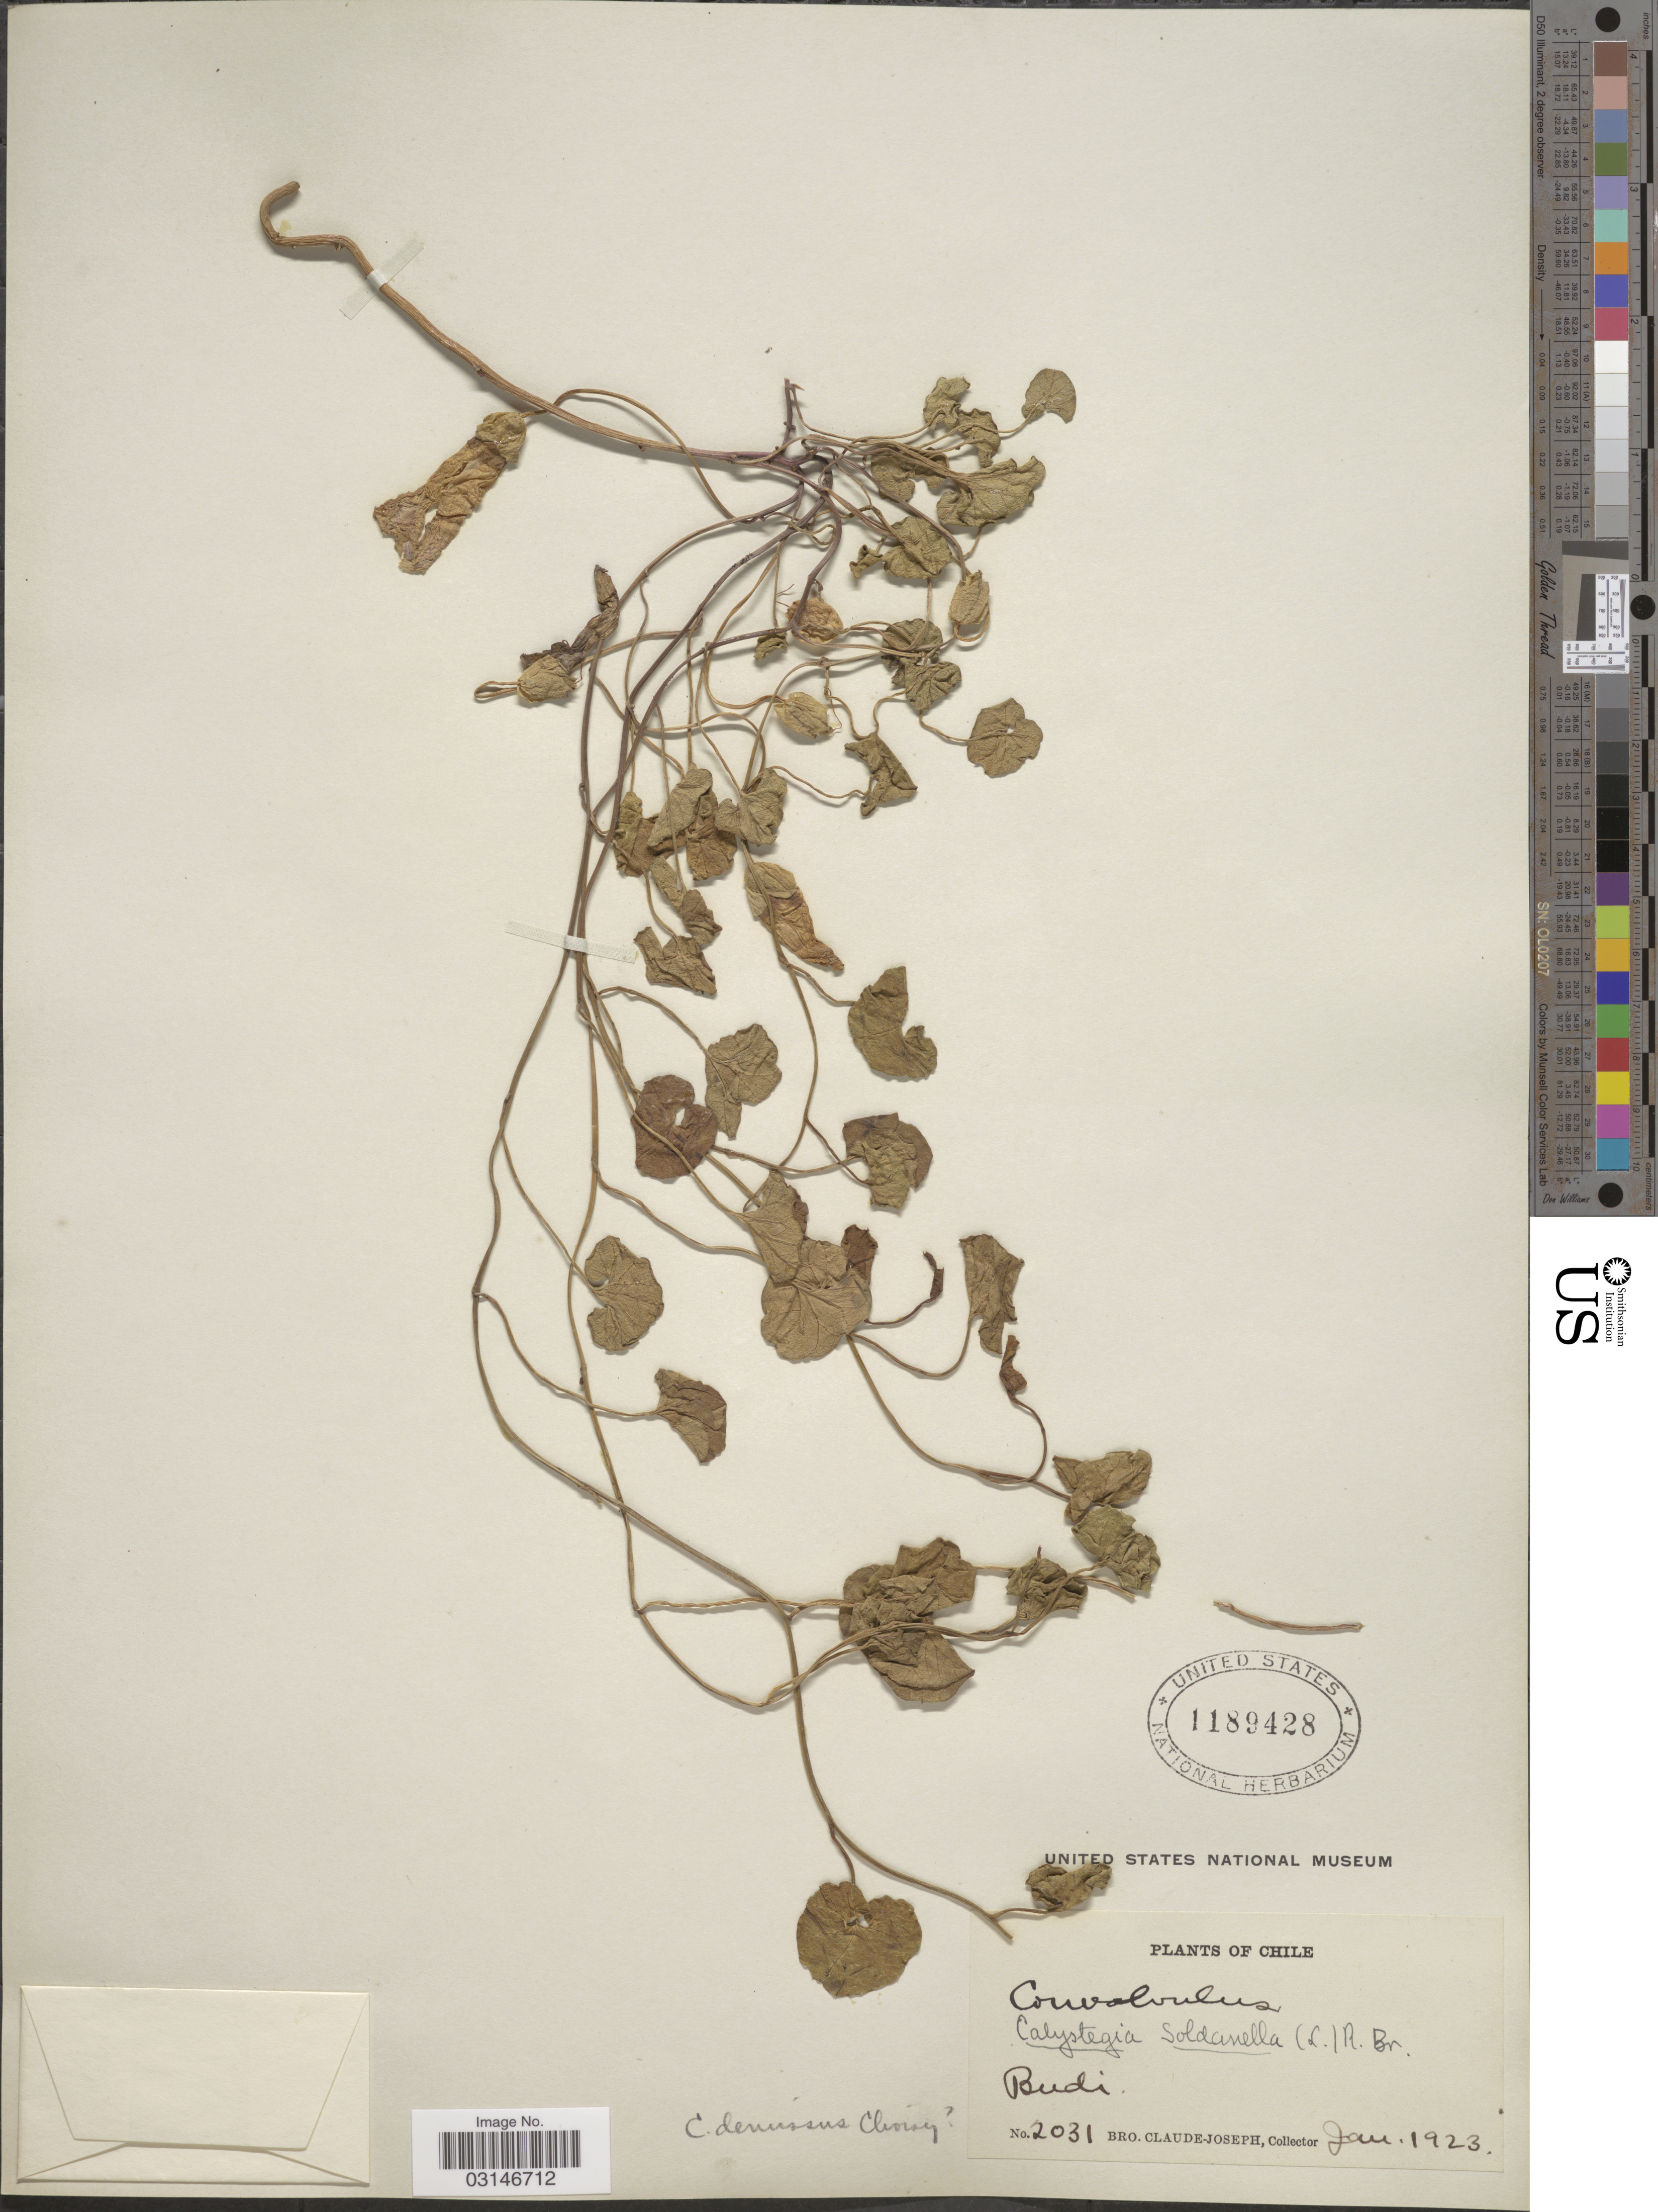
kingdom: Plantae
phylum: Tracheophyta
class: Magnoliopsida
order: Solanales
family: Convolvulaceae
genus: Calystegia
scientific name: Calystegia soldanella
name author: (L.) R. Br.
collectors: Bro. Claude-Joseph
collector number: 2031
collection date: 1923-01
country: Chile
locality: Budi.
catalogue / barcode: US 1189428